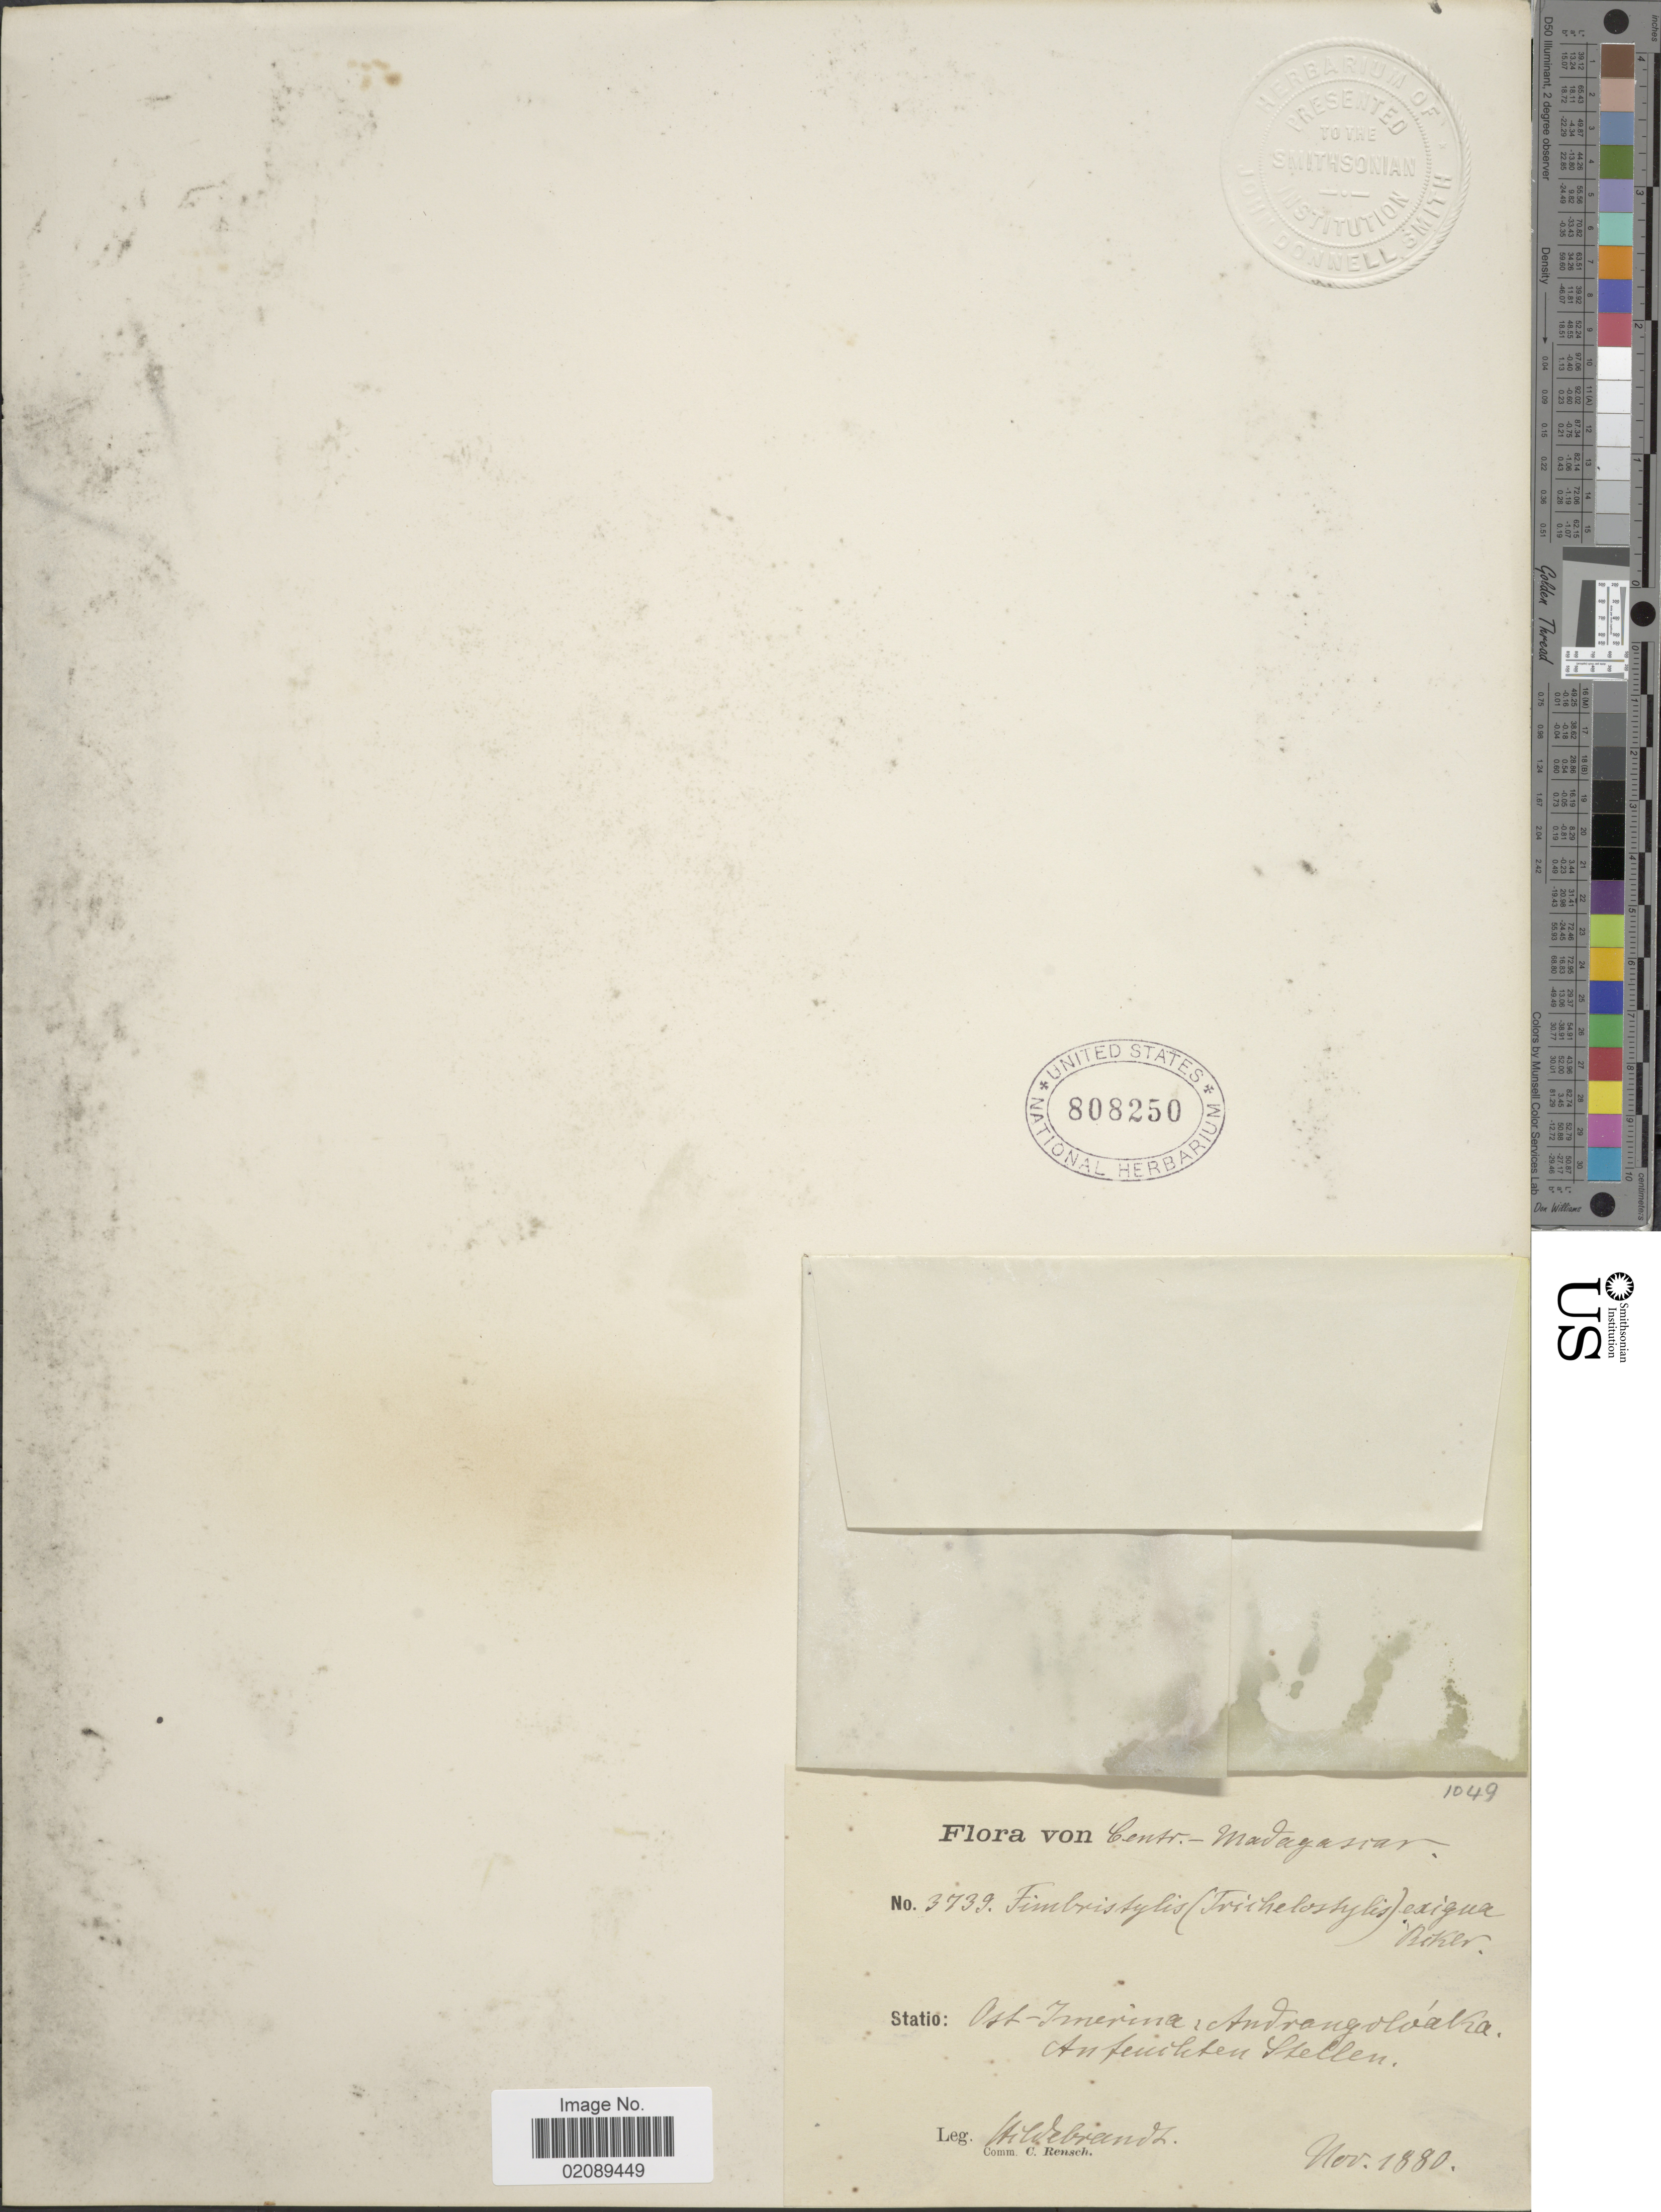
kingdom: Plantae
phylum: Tracheophyta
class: Liliopsida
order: Poales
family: Cyperaceae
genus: Isolepis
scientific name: Isolepis sepulcralis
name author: Steud.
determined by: Strong, Mark T., (BOT), Smithsonian Institution - National Museum of Natural History (UNITED STATES)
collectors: J. Hildebrandt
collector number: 1049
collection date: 1880-11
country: Madagascar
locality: Centr.-Madagascar, Ost-Imerina, Andrangoloaka, an feuchten Stellen.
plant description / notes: Potential type of Fimbristylis exigua Boeck. Specimen retrieved from general collection and stored at Type Register.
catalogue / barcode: US 808250